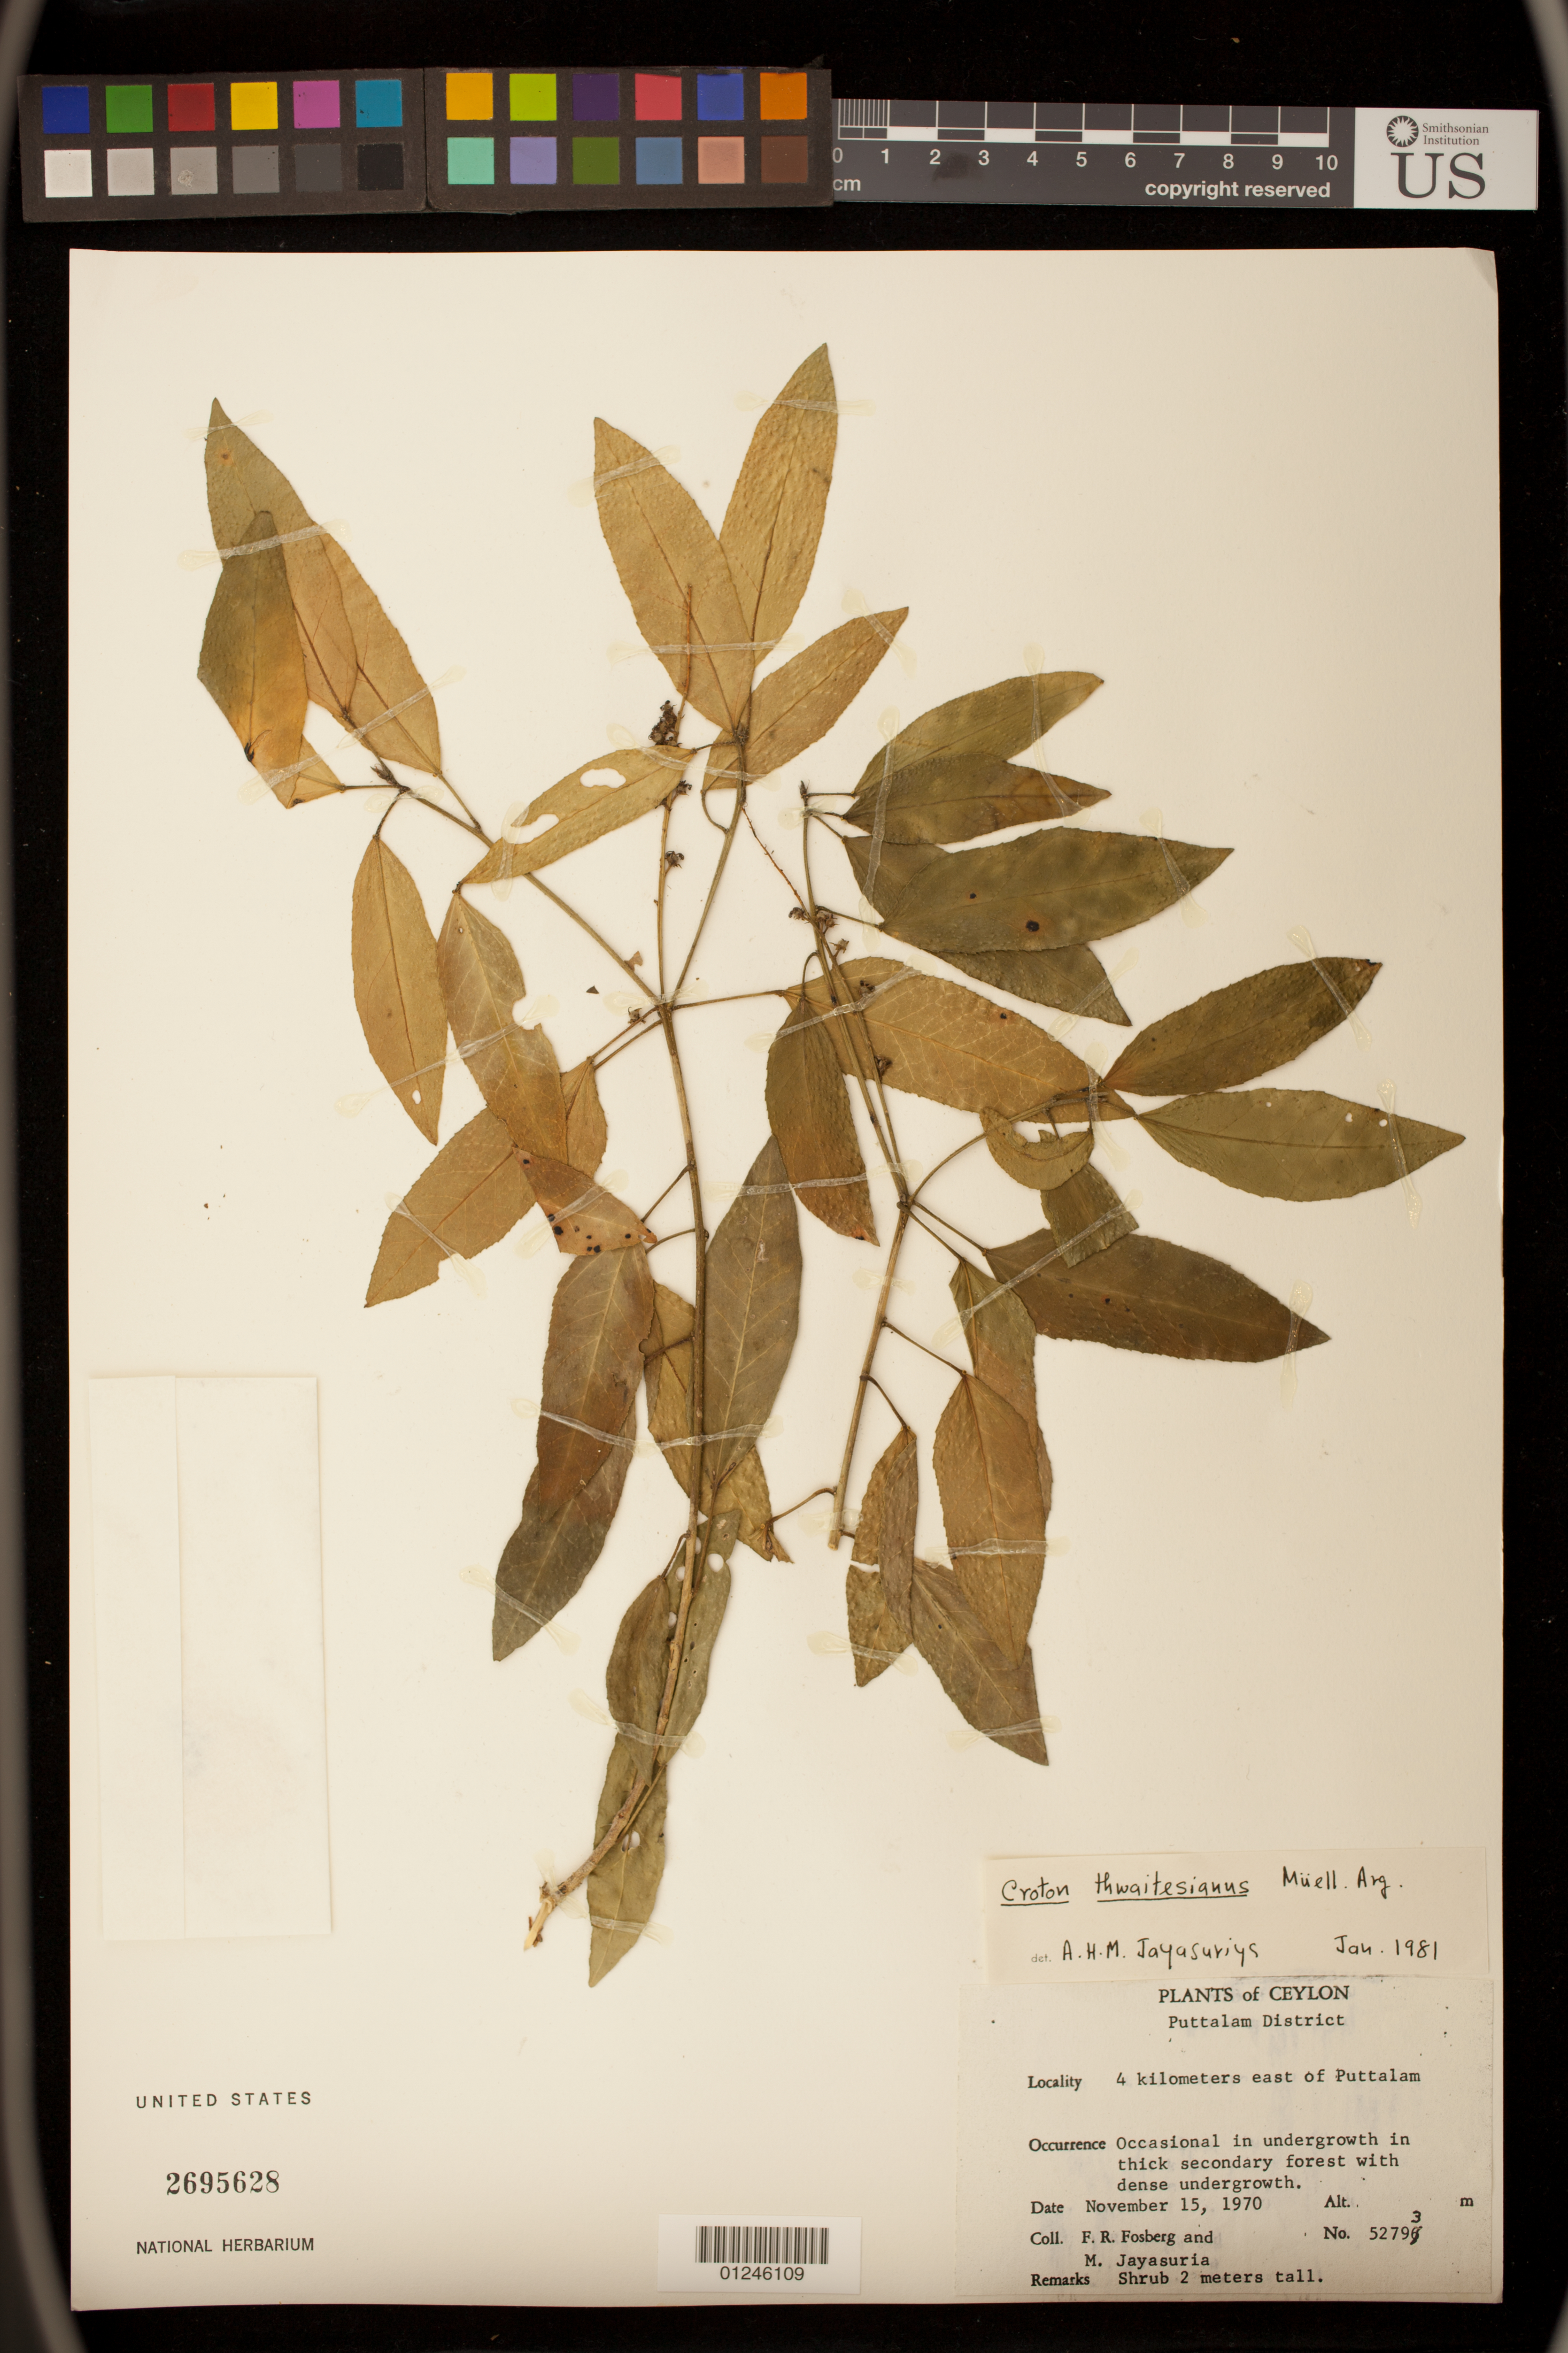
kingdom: Plantae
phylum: Tracheophyta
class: Magnoliopsida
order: Malpighiales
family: Euphorbiaceae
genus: Croton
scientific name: Croton thwaitesianus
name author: Müll. Arg.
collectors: F. R. Fosberg & M. Jayasuria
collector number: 52793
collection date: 1970-11-15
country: Sri Lanka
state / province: North Western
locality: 4 kilometers east of Puttalam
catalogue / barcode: US 2695628